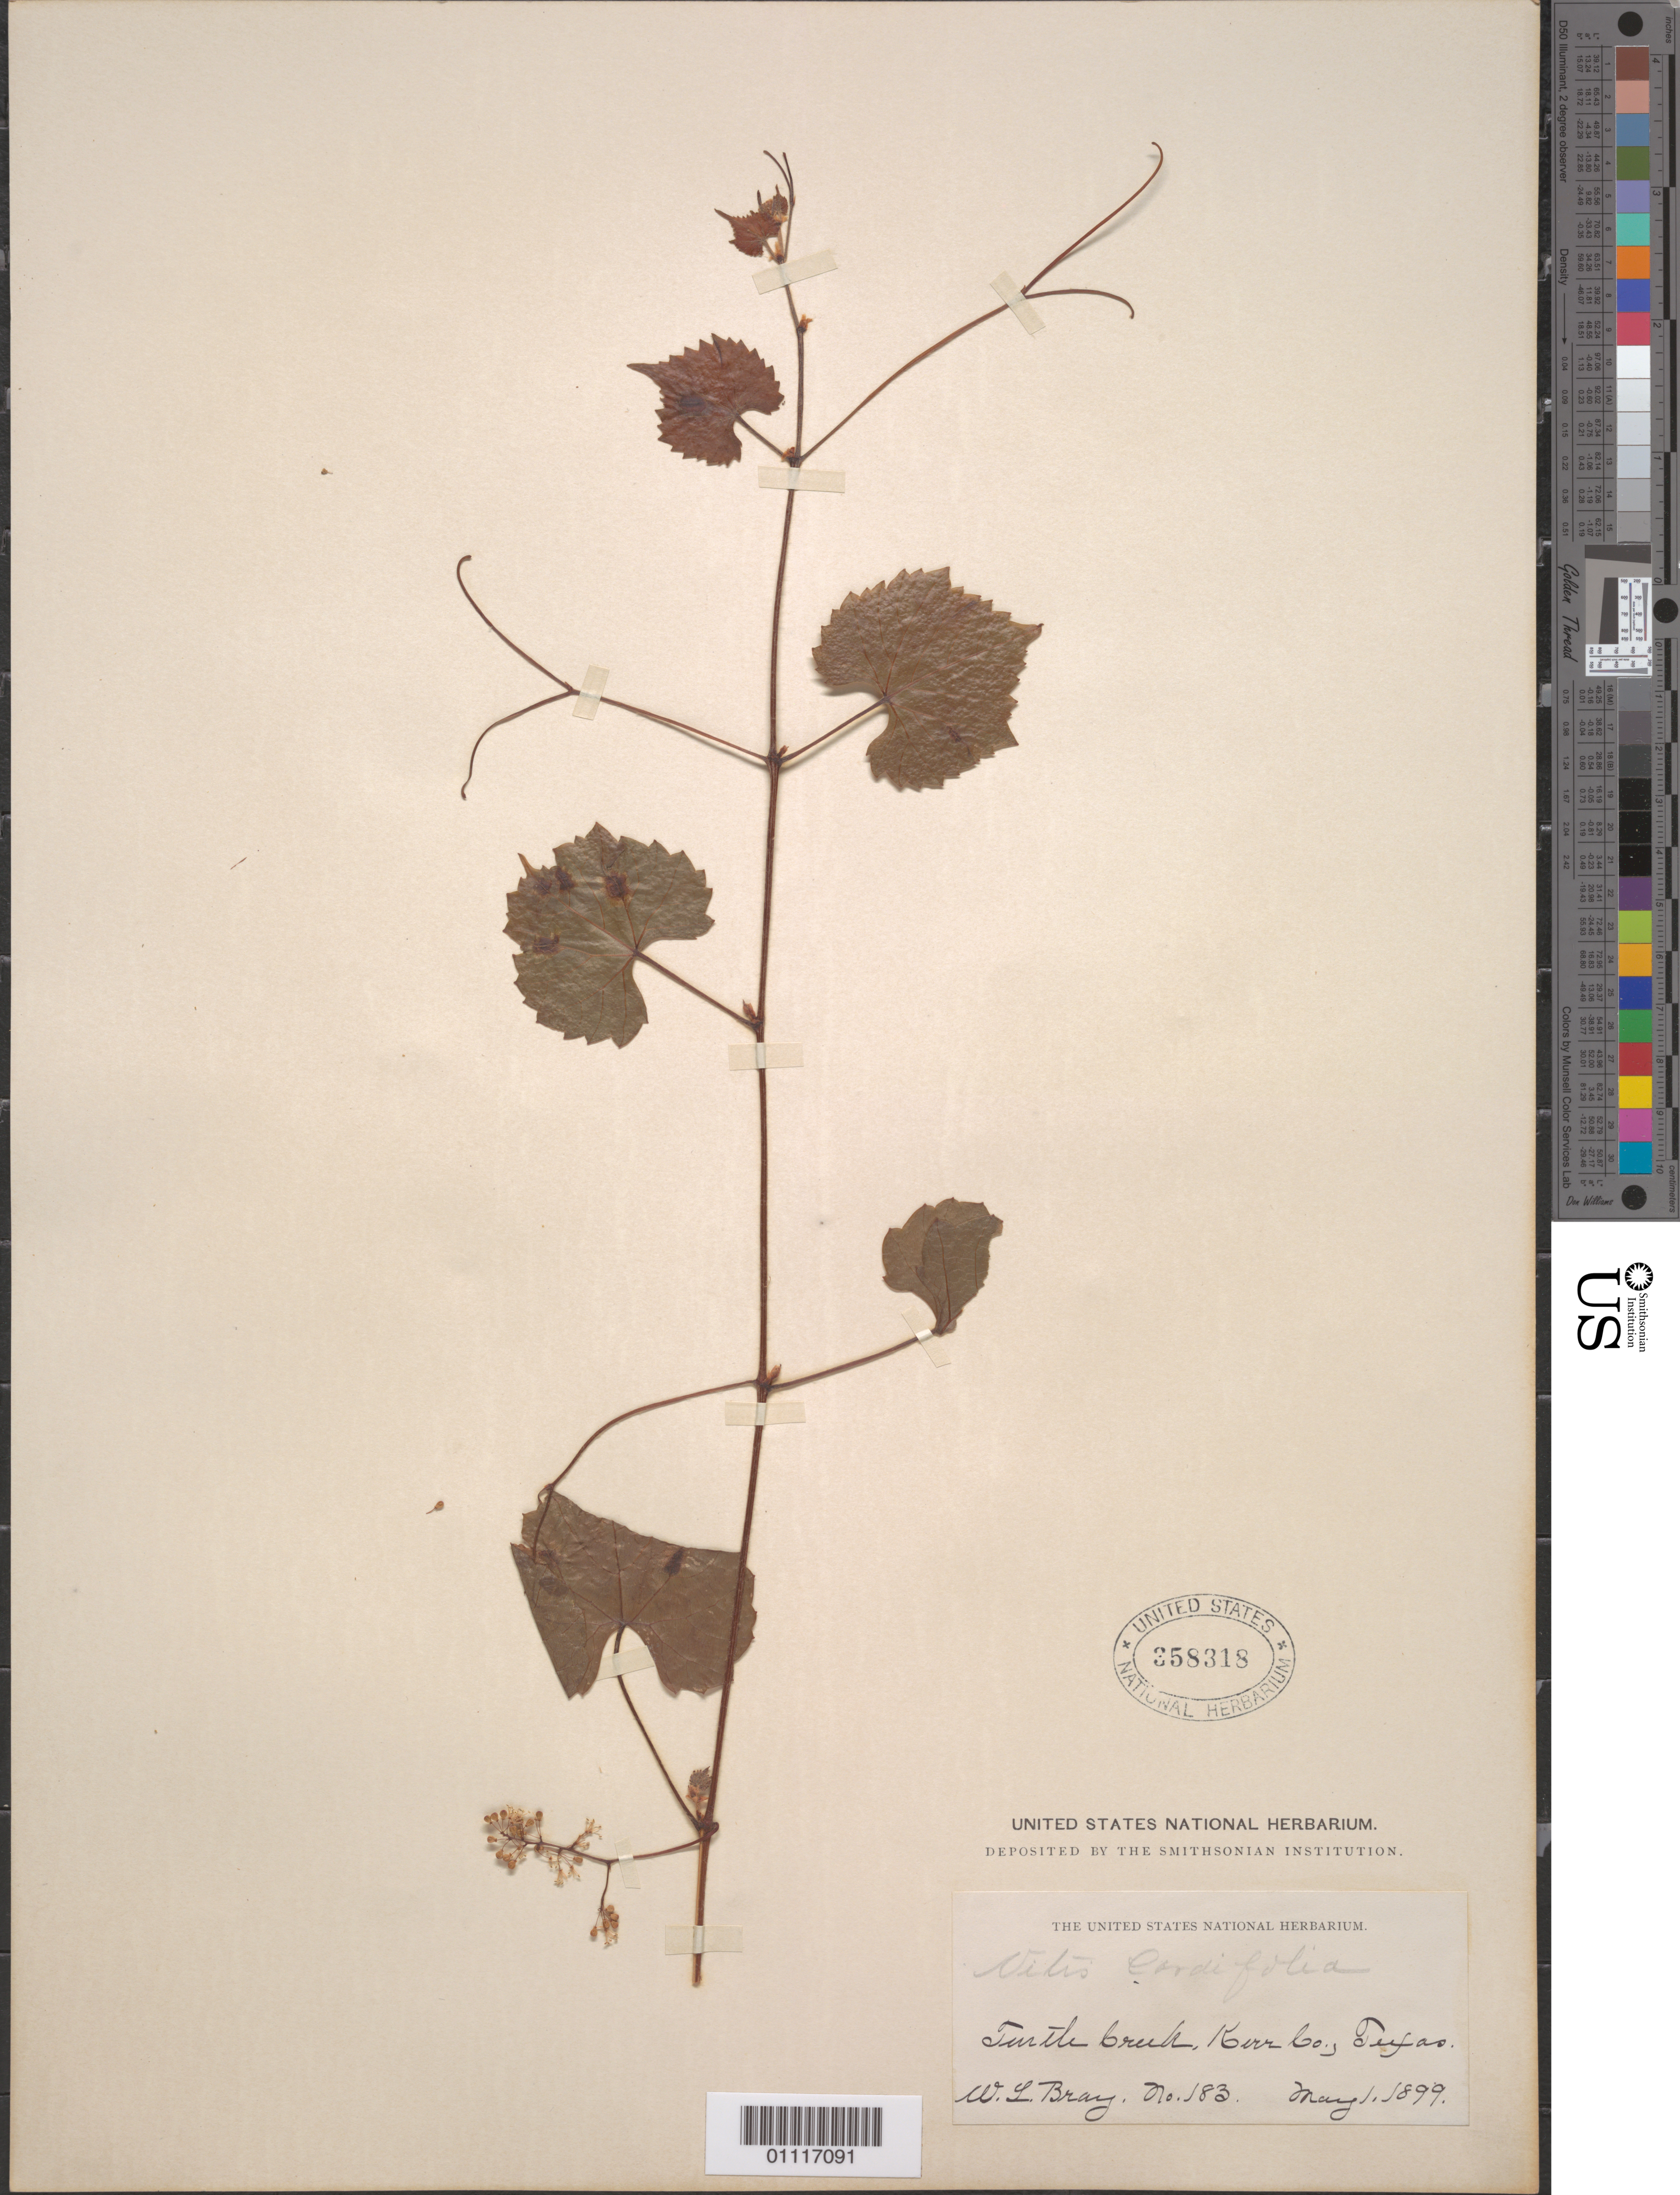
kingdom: Plantae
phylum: Tracheophyta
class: Magnoliopsida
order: Vitales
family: Vitaceae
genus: Vitis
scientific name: Vitis cordifolia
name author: Michx.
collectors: W. L. Bray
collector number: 183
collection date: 1899-05-01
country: United States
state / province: Texas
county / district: Kerr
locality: Kerr, Turtle Creek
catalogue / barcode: US 358318